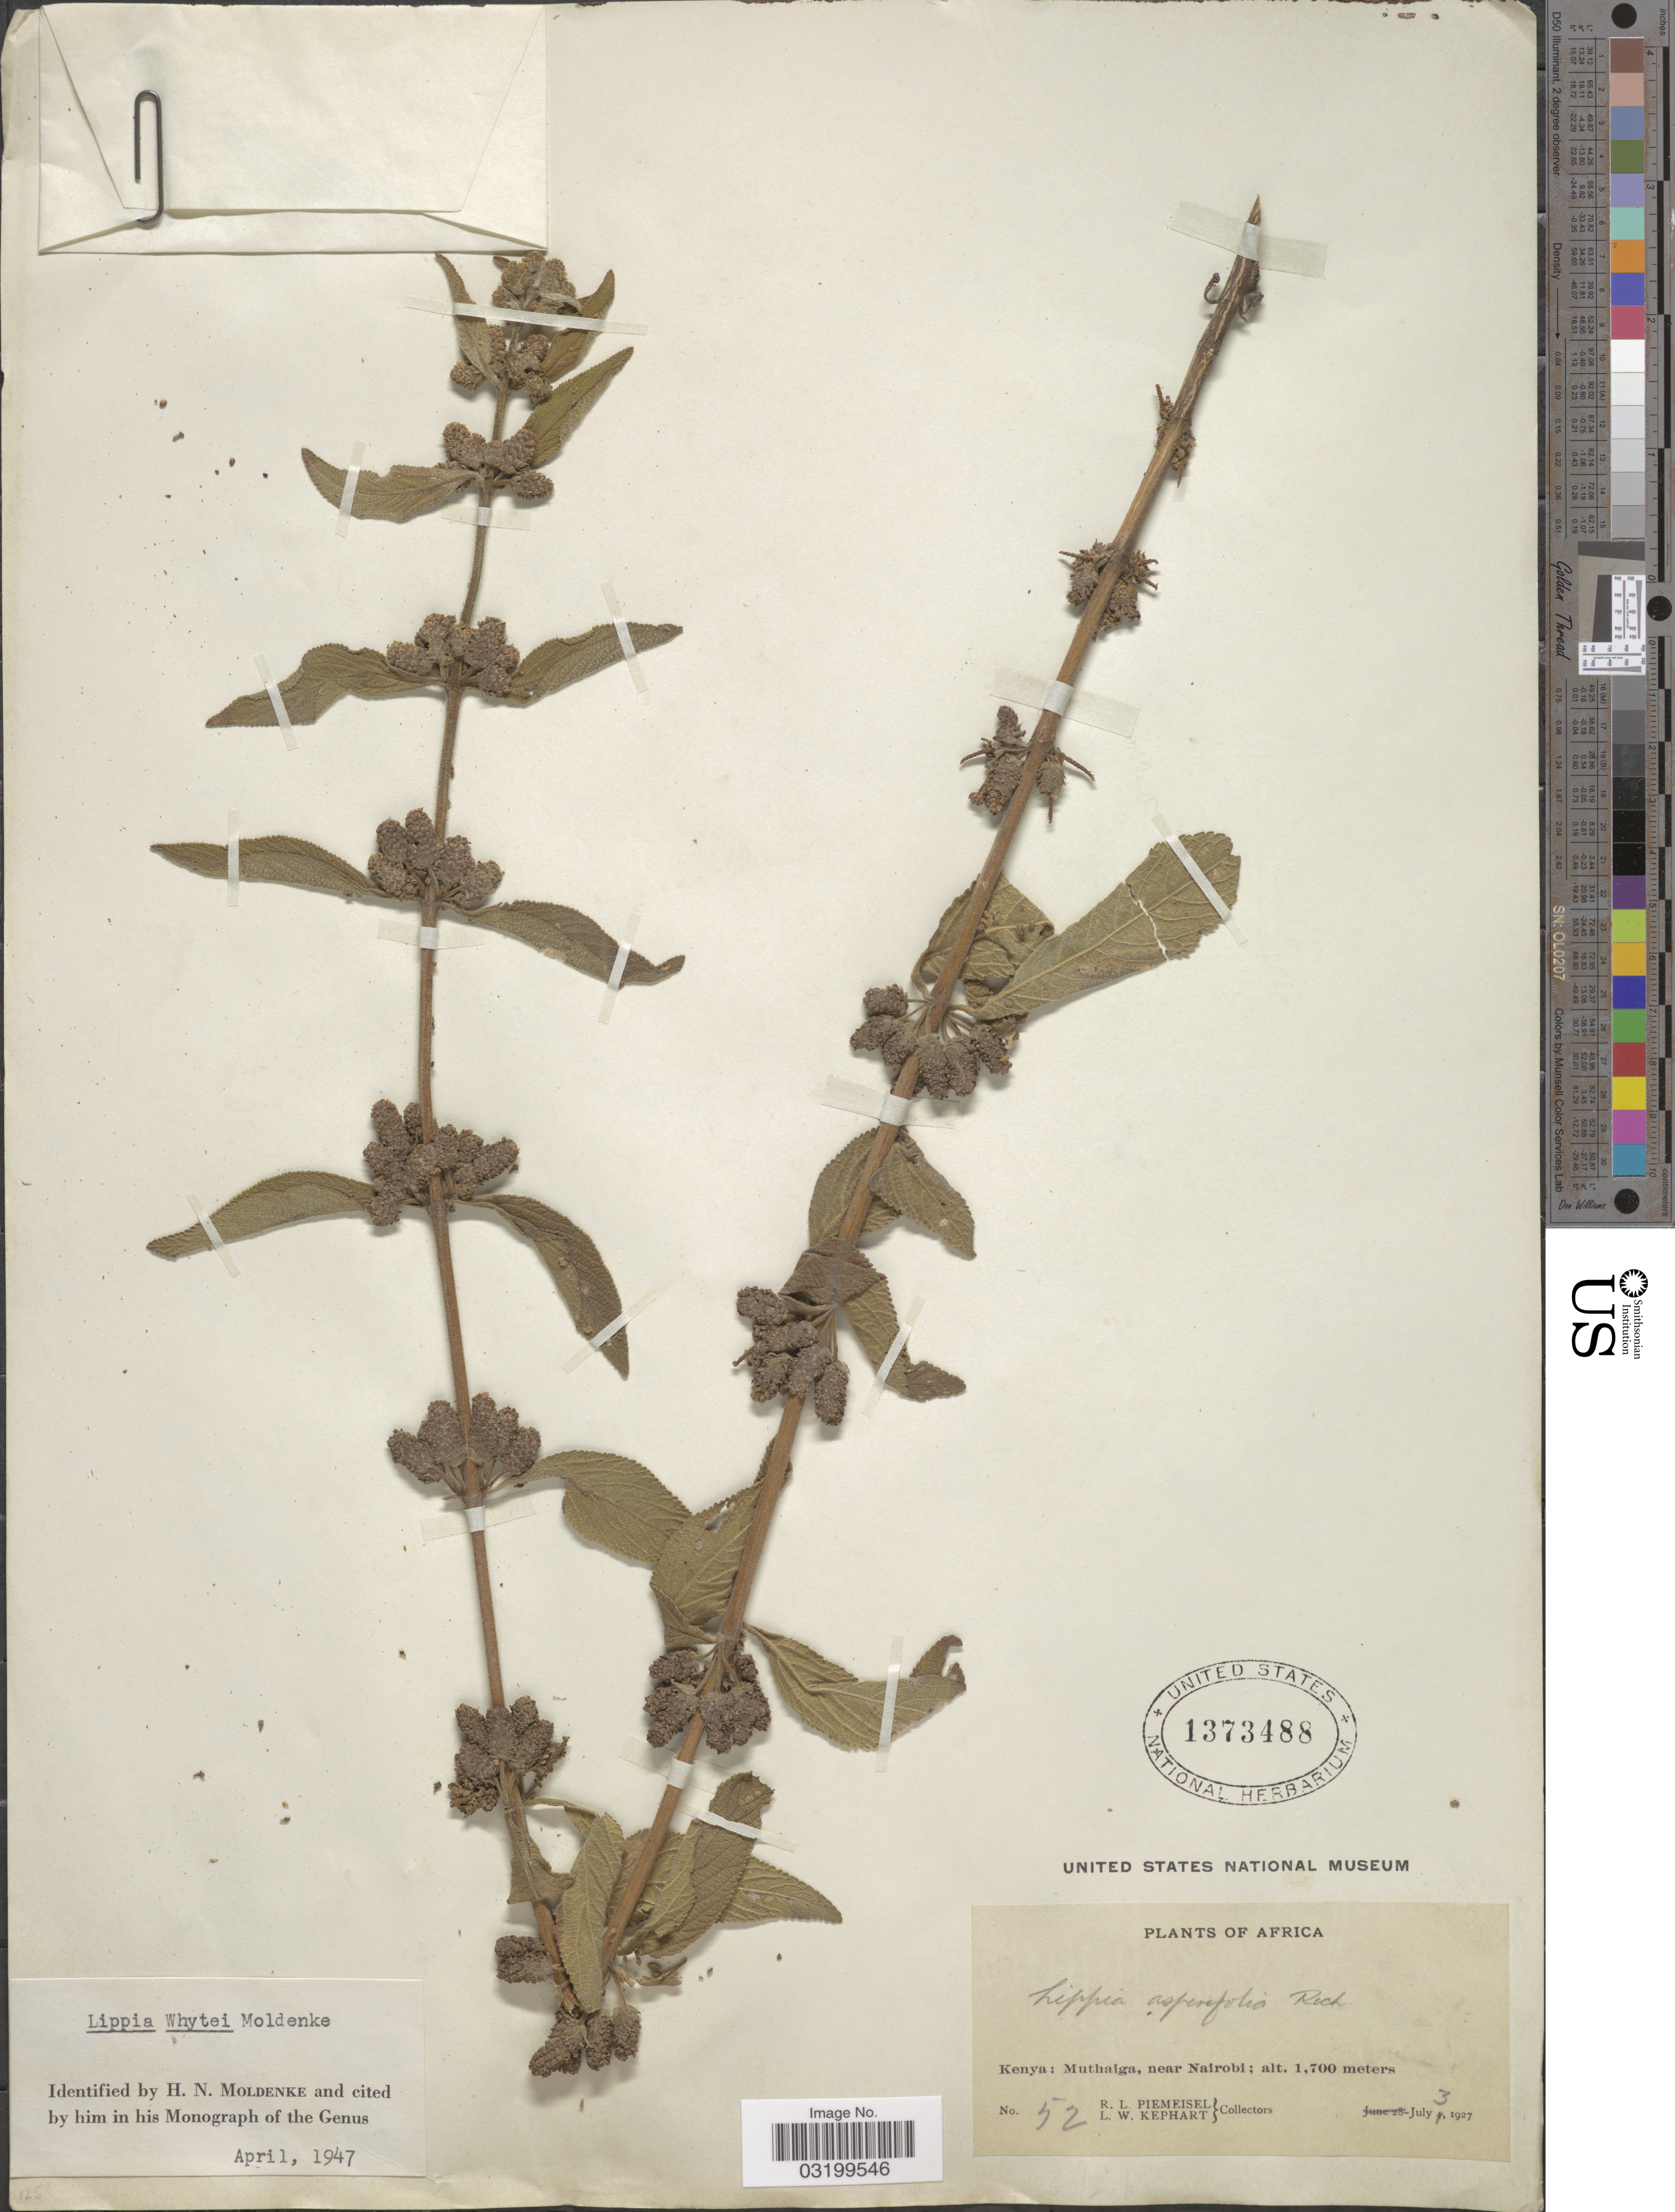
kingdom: Plantae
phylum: Tracheophyta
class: Magnoliopsida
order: Lamiales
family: Verbenaceae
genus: Lippia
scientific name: Lippia whytei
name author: Moldenke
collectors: R. L. Piemeisel & L. W. Kephart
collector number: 52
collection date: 1927-07-03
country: Kenya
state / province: Nairobi Area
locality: Muthaiga, near Nairobi.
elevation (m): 1700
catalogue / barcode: US 1373488